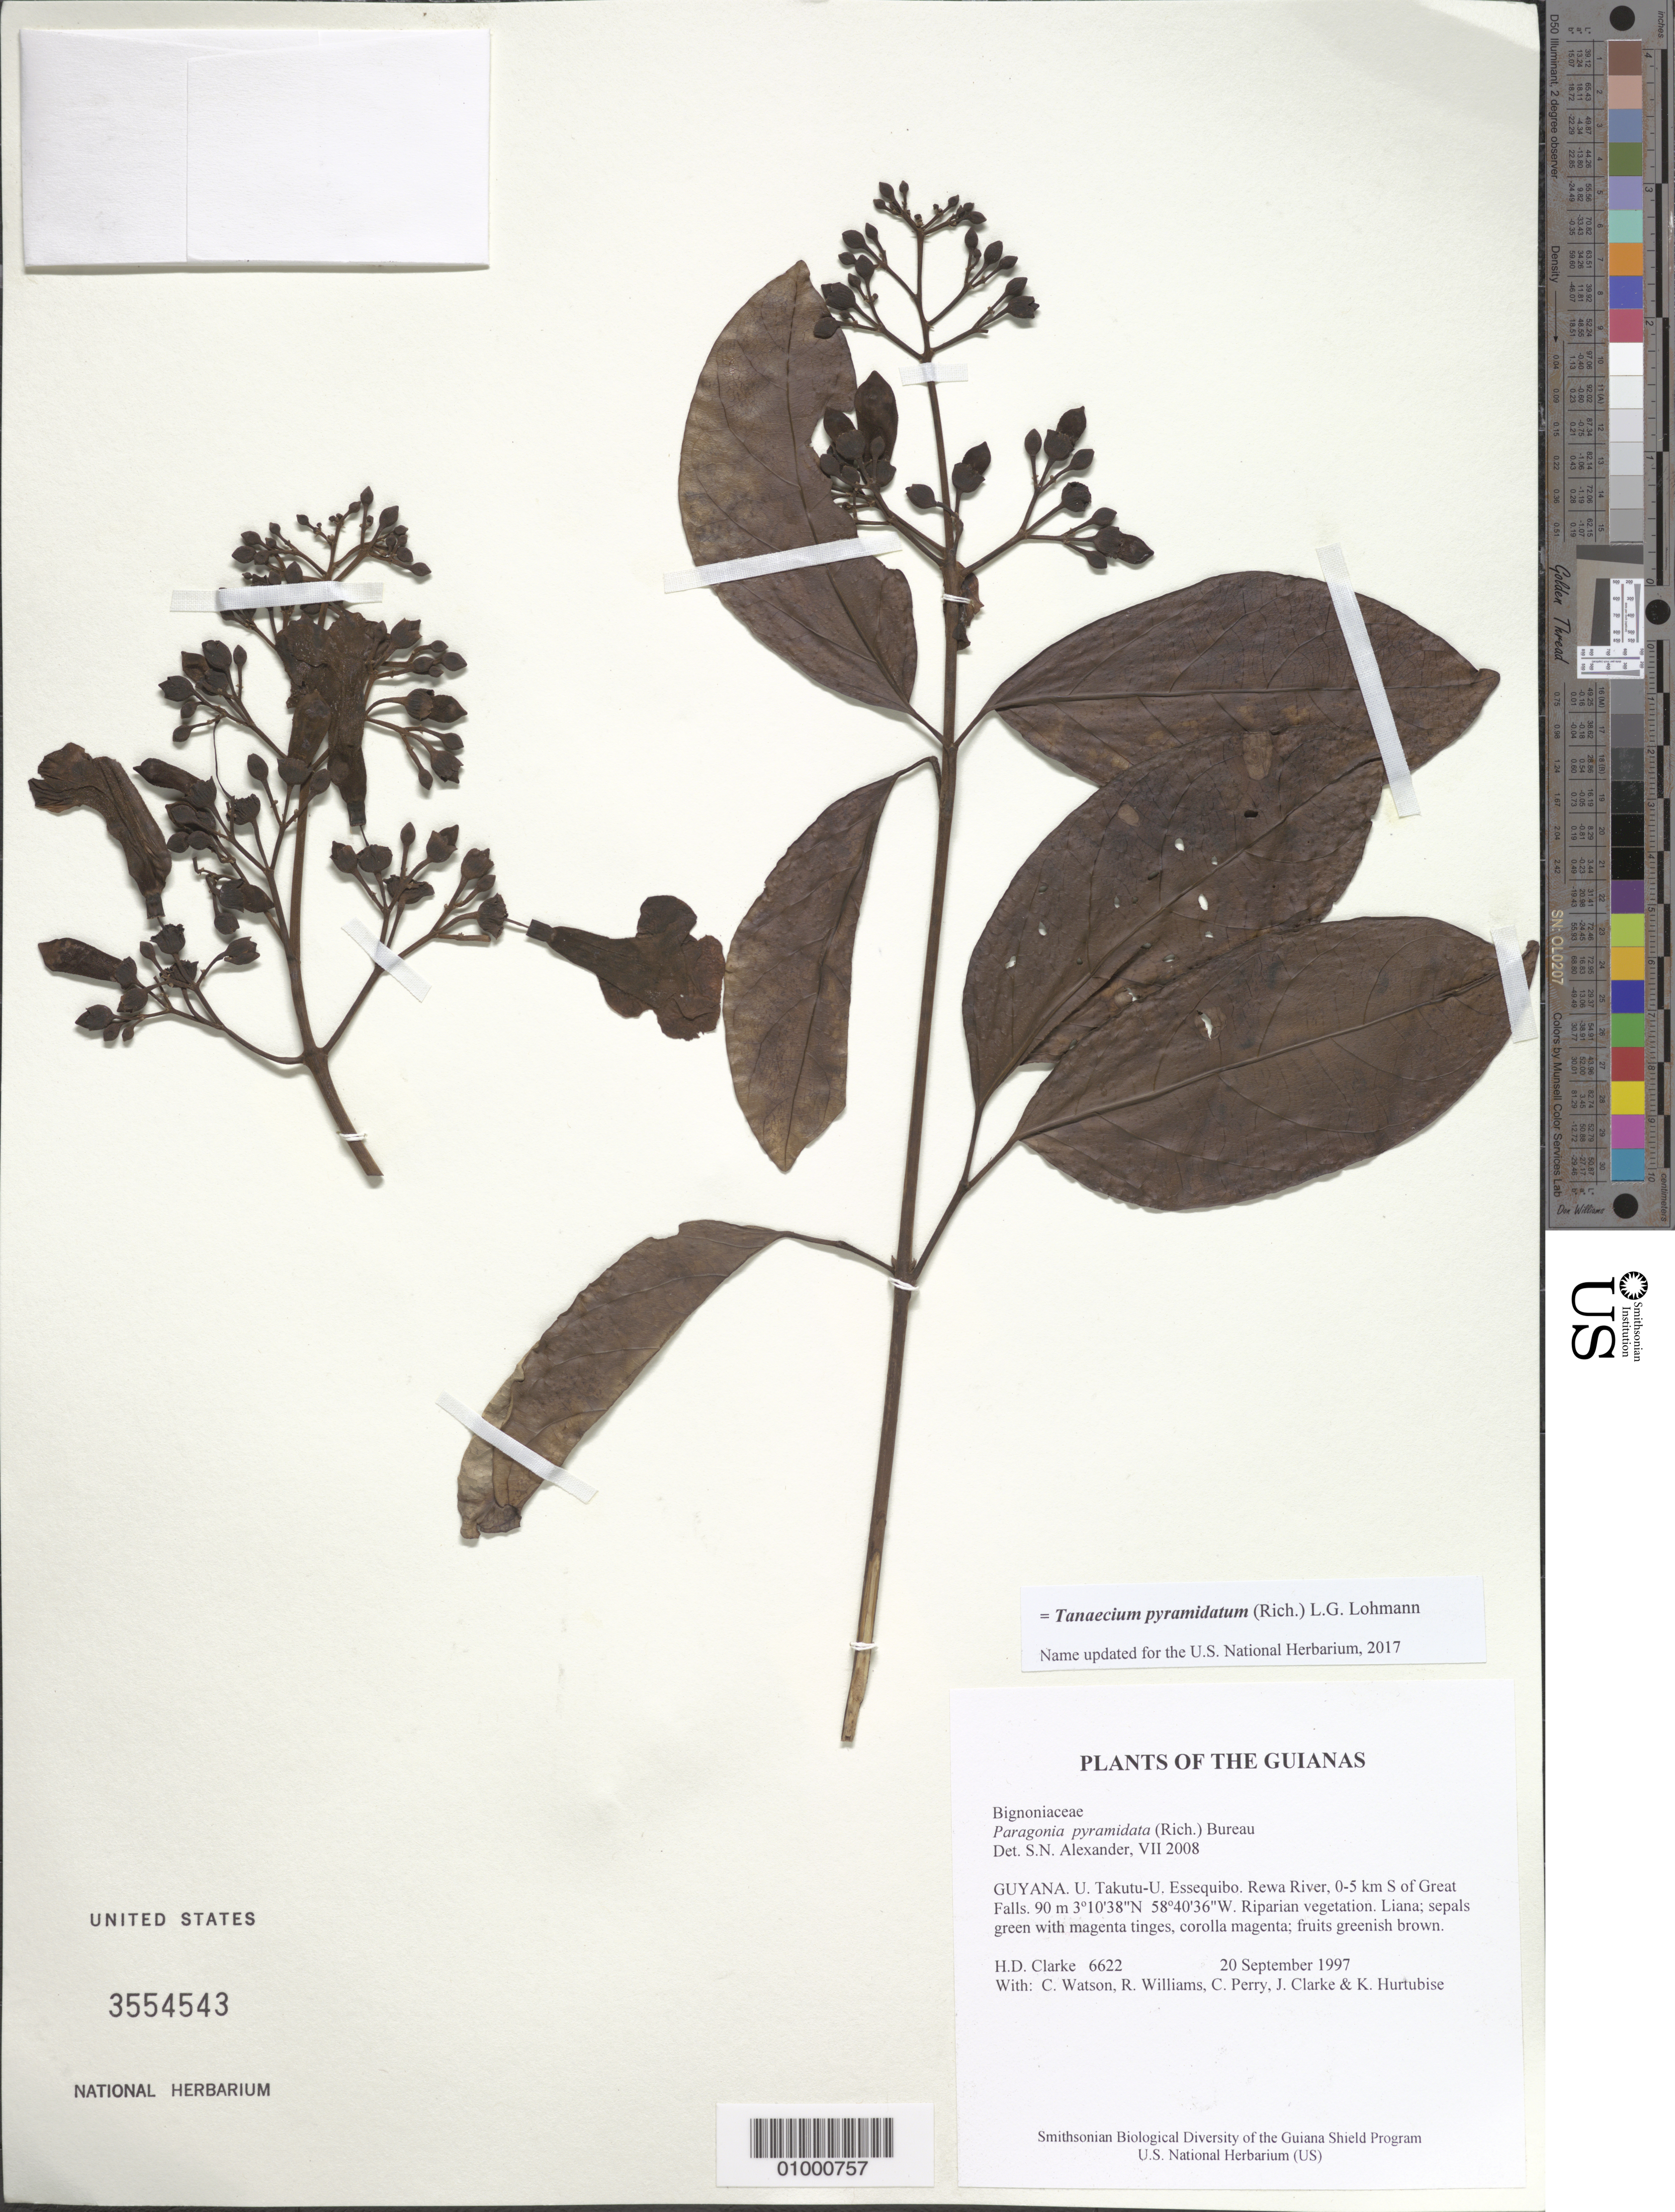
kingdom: Plantae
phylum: Tracheophyta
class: Magnoliopsida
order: Lamiales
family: Bignoniaceae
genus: Tanaecium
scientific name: Tanaecium pyramidatum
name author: (Rich.) L.G. Lohmann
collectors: H. D. Clarke, C. Watson, R. Williams, C. Perry, J. Clarke & K. Hurtubise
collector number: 6622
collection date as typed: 20 September 1997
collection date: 1997-09-20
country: Guyana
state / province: U. Takutu-U. Essequibo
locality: Rewa River, 0-5 km S of Great Falls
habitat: Riparian vegetation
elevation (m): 90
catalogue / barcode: US 3554543